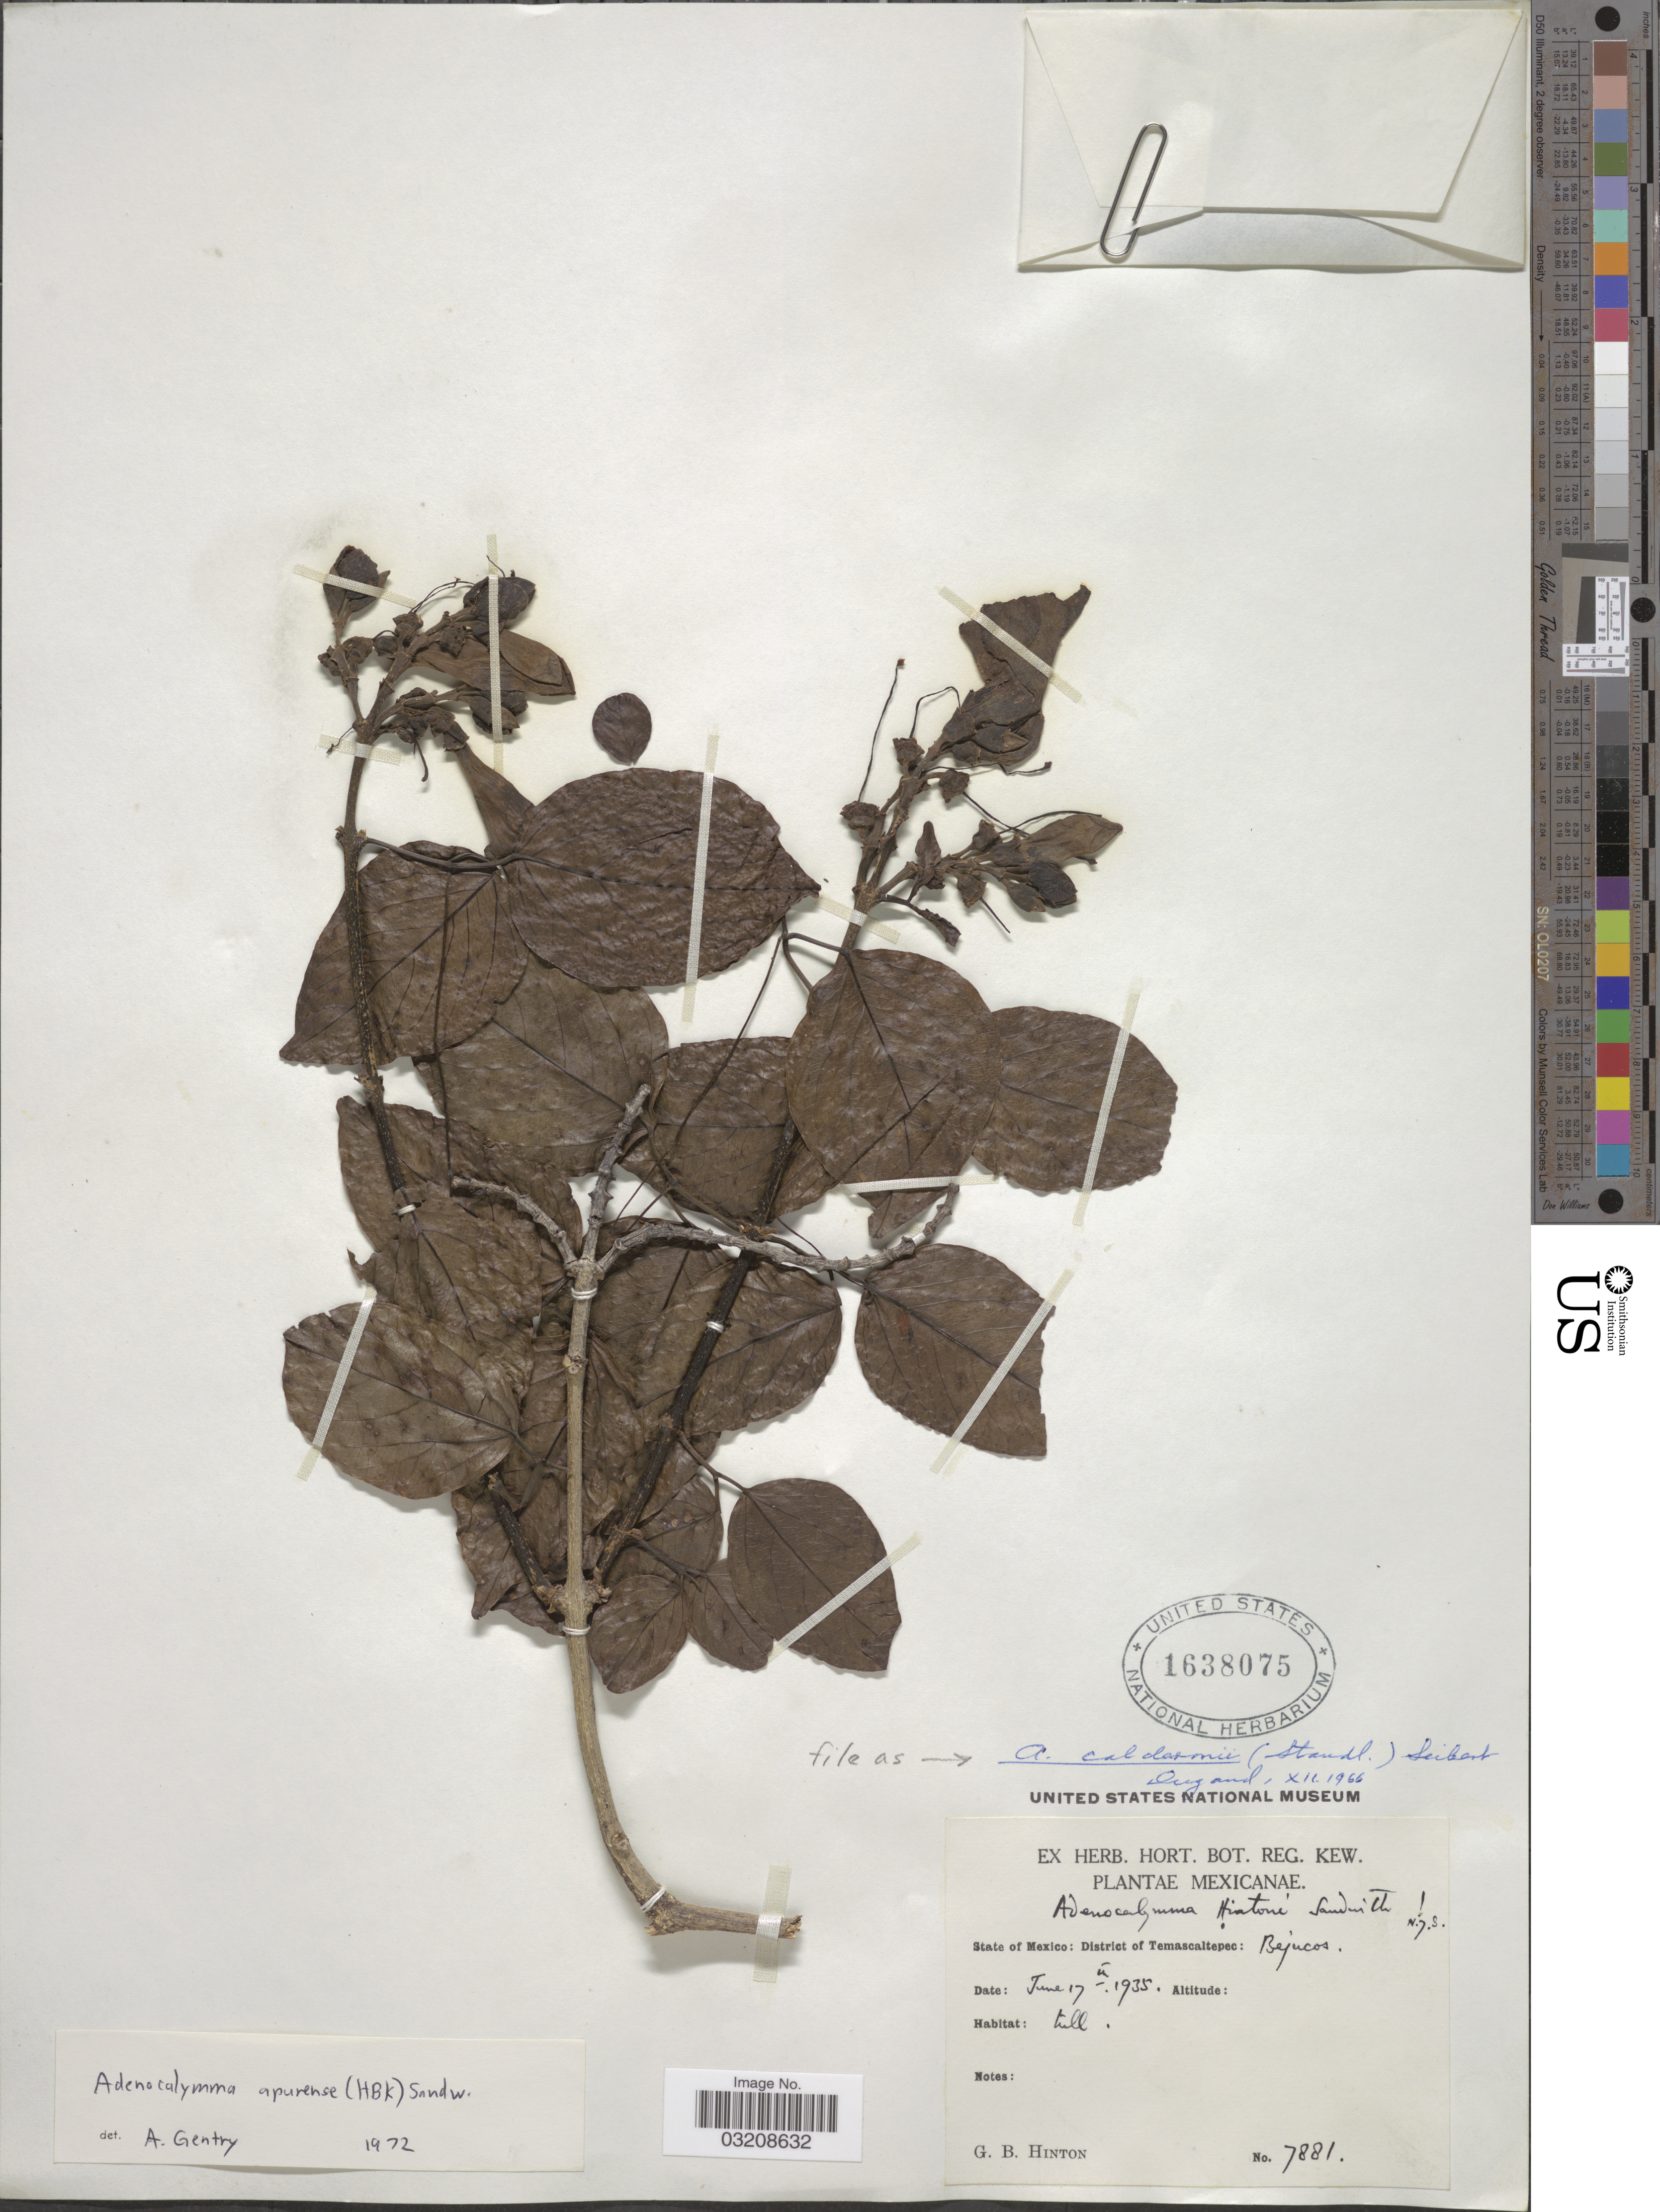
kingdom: Plantae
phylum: Tracheophyta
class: Magnoliopsida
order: Lamiales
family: Bignoniaceae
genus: Adenocalymma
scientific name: Adenocalymma calderonii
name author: (Standl.) Seibert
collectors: G. B. Hinton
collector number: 7881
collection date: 1935-06-17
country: Mexico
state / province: México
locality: District of Temascaltepec: Bejucos.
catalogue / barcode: US 1638075